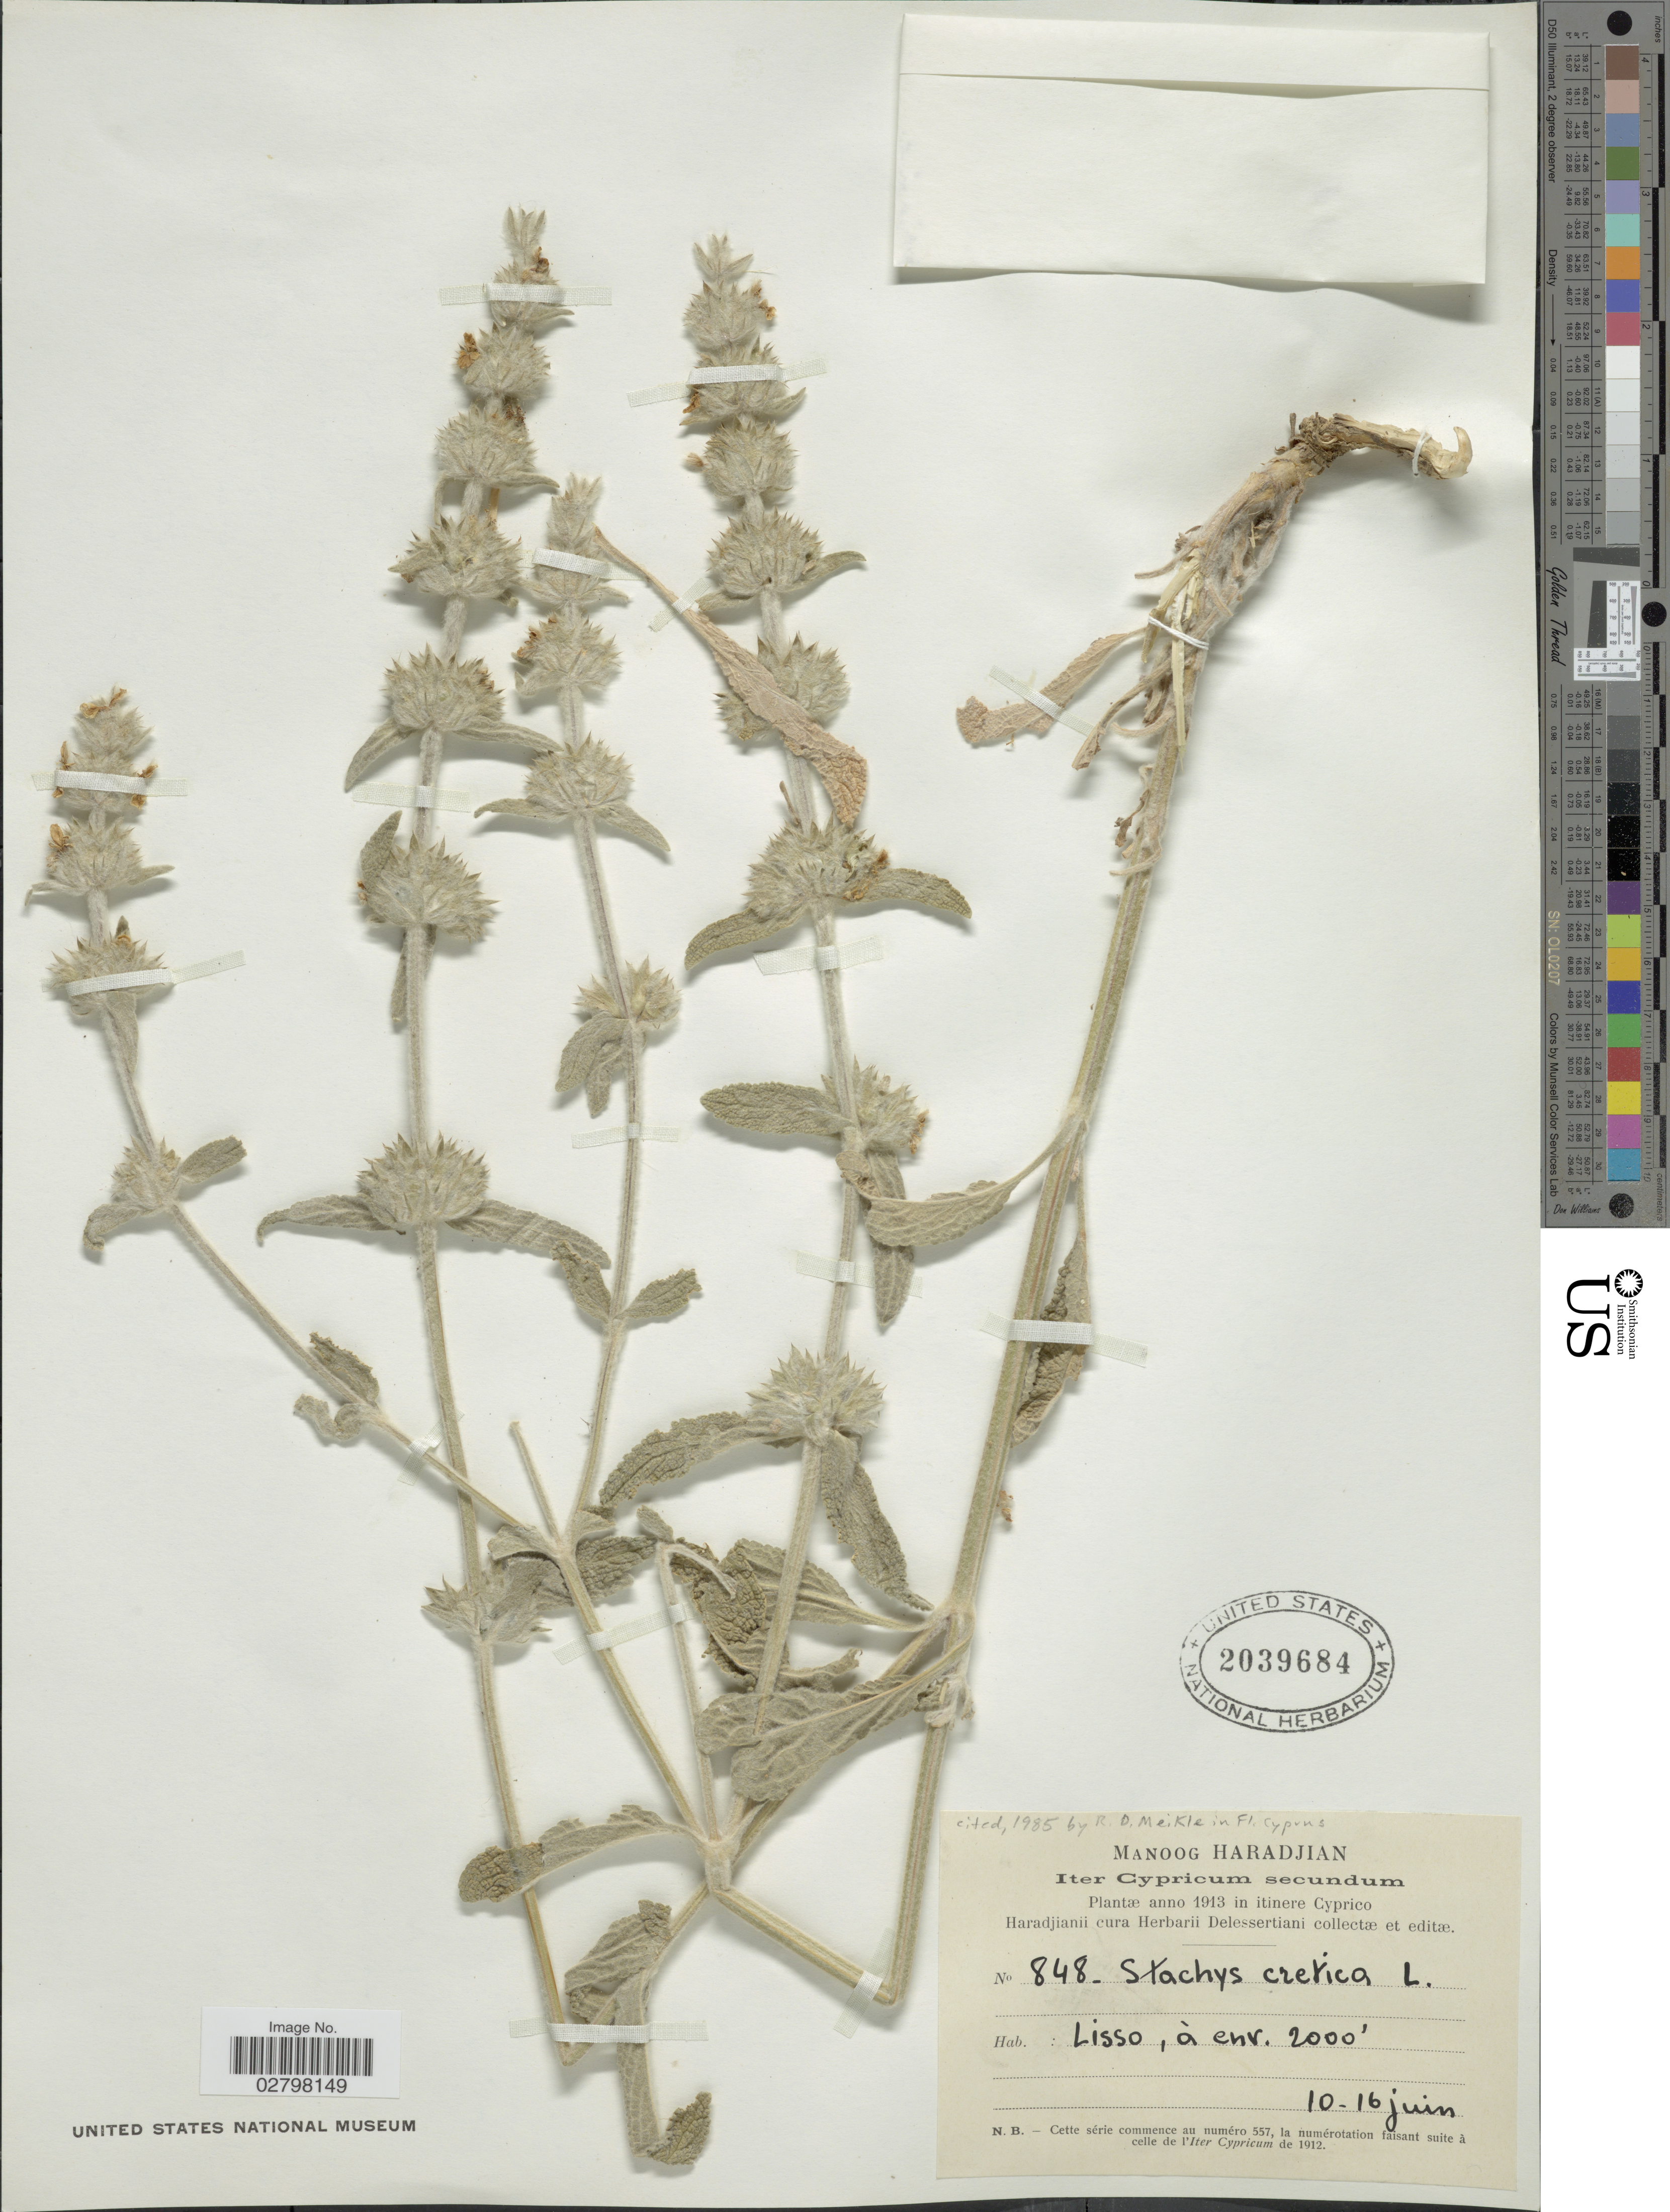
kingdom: Plantae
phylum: Tracheophyta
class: Magnoliopsida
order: Lamiales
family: Lamiaceae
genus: Stachys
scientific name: Stachys cretica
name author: L.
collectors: M. Haradjian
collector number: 848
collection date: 1913-06-10/1913-06-16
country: Cyprus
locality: Cypricum. In itinere Cyprico. Lisso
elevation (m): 610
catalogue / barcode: US 2039684